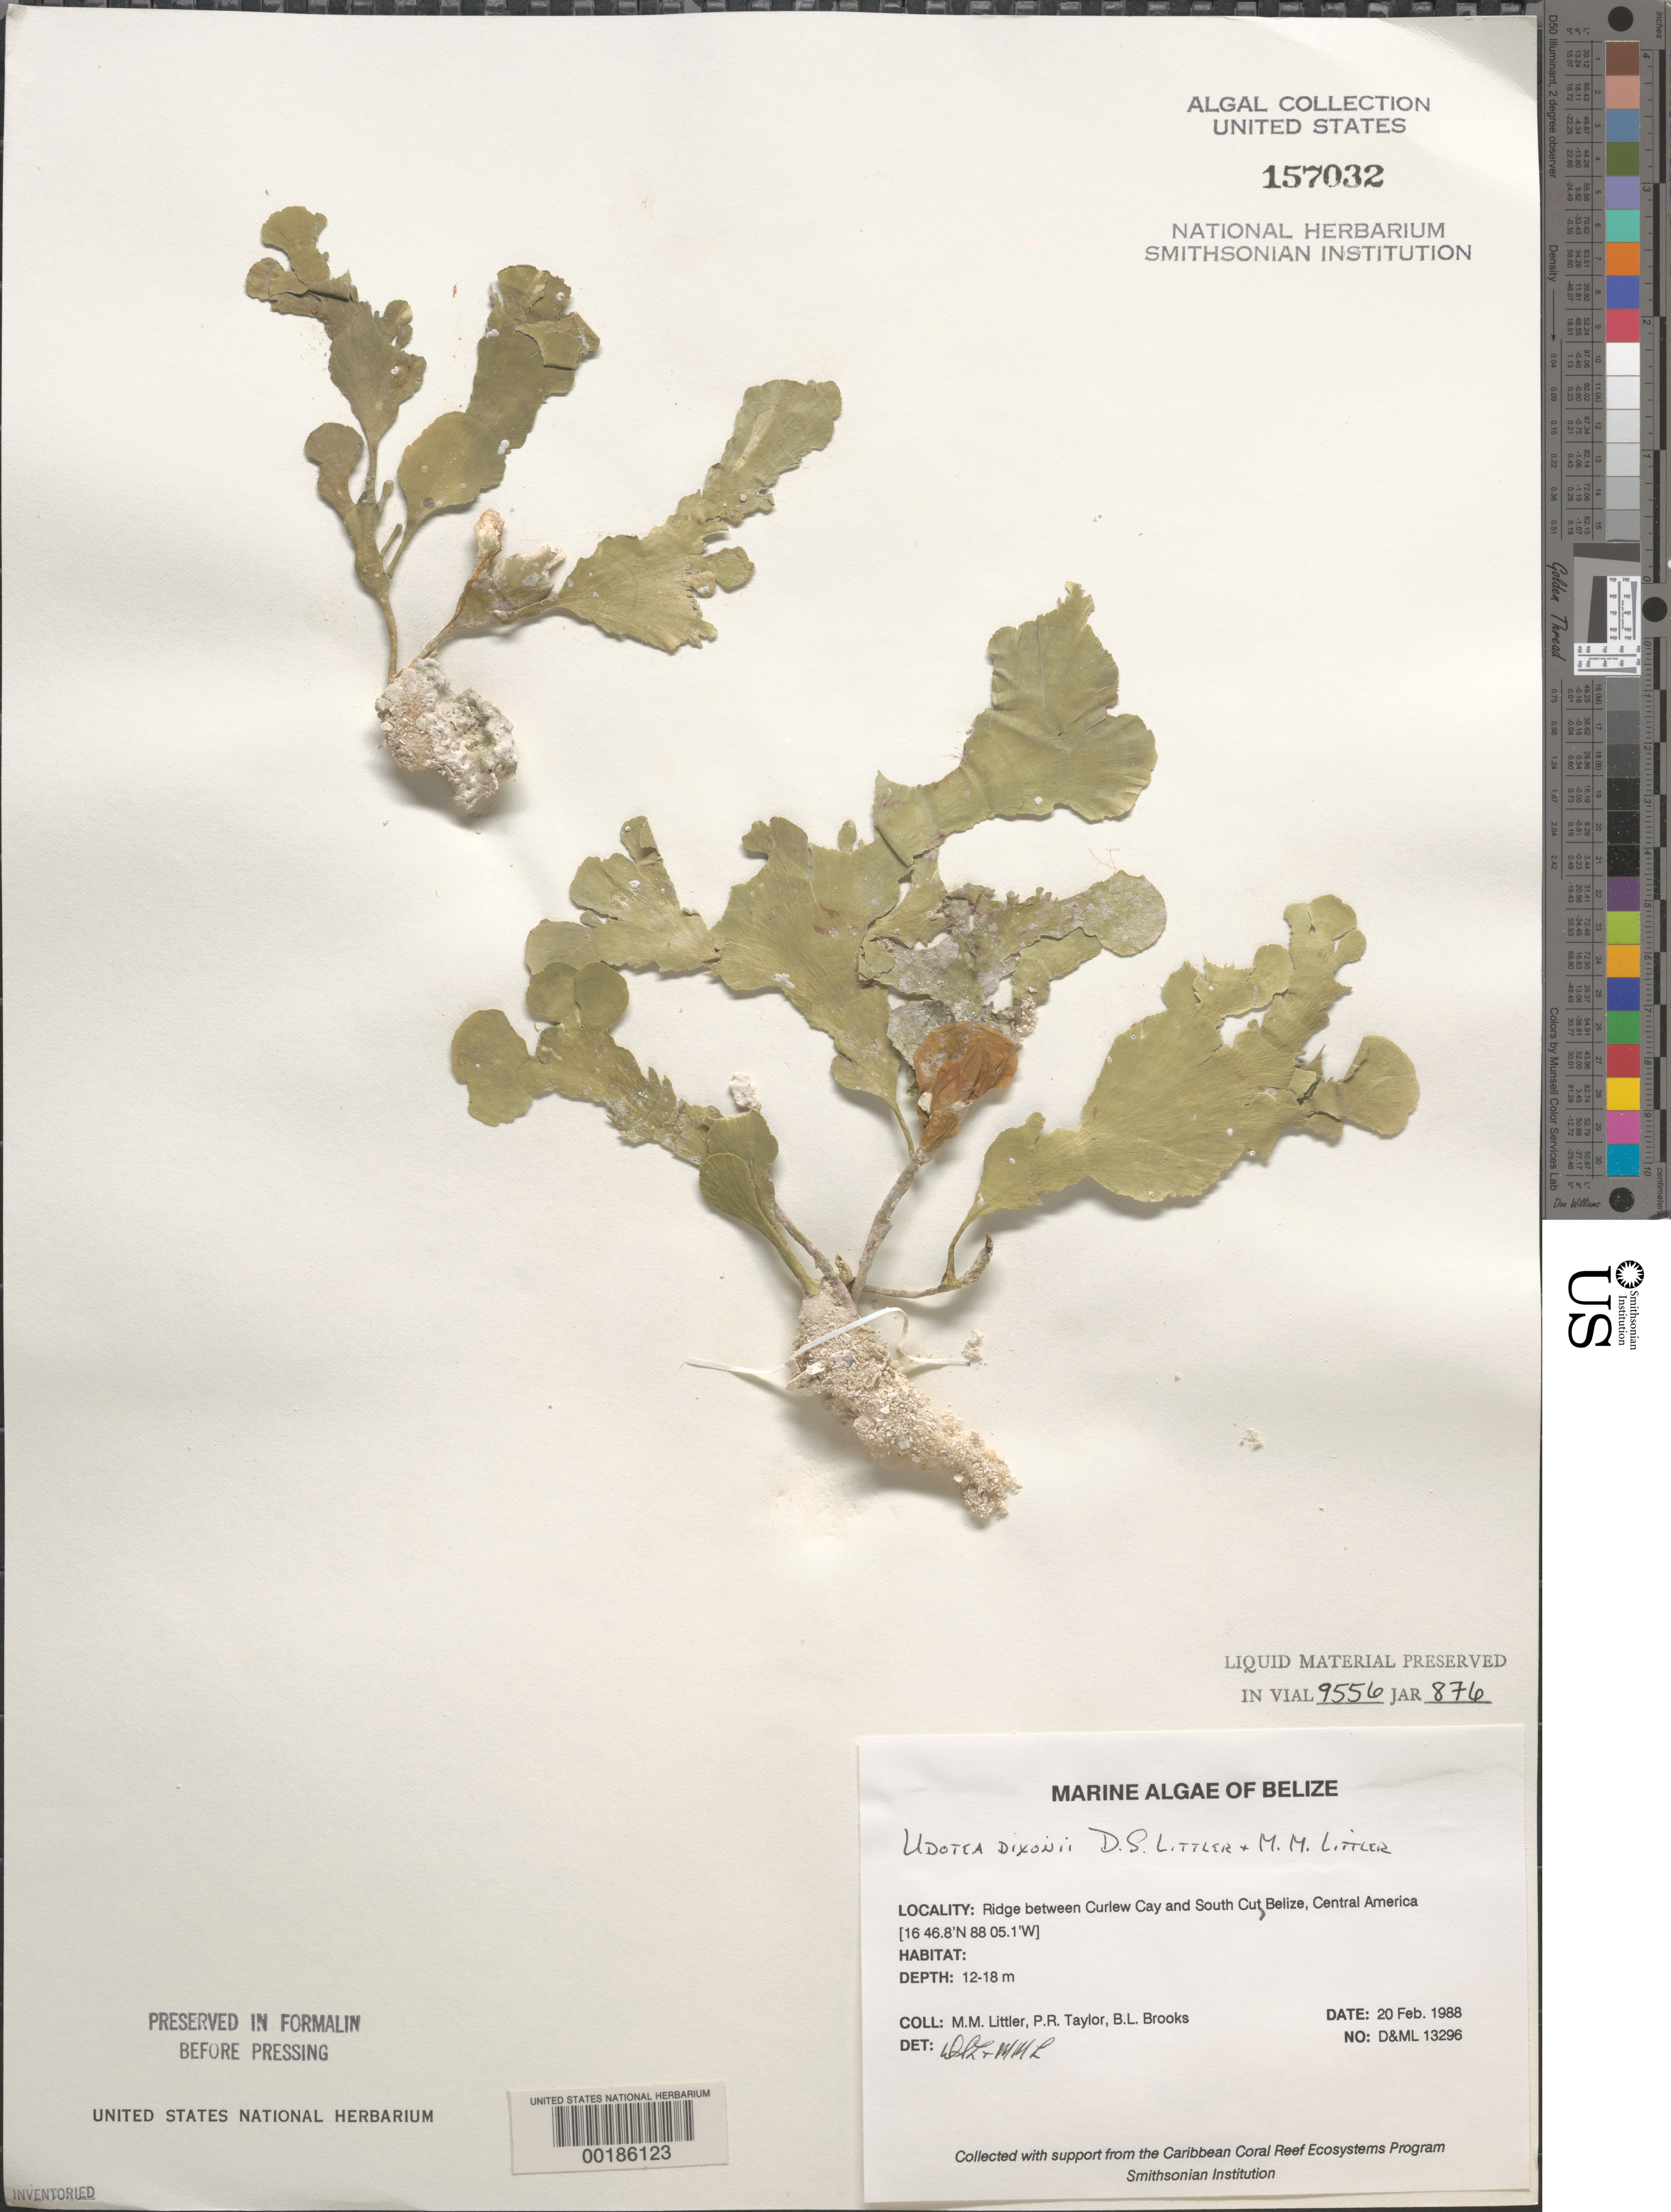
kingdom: Plantae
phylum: Chlorophyta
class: Ulvophyceae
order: Bryopsidales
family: Udoteaceae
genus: Udotea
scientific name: Udotea dixonii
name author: D.S. Littler & Littler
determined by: Littler, D. S.; Littler, M. M.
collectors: M. M. Littler, P. R. Taylor & B. Brooks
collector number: D&ML 13296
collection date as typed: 20 Feb 1988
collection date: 1988-02-20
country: Belize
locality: Ridge between Curlew Cay and South Cut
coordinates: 16 46.8' N, 88 05.1' W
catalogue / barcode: US 157032